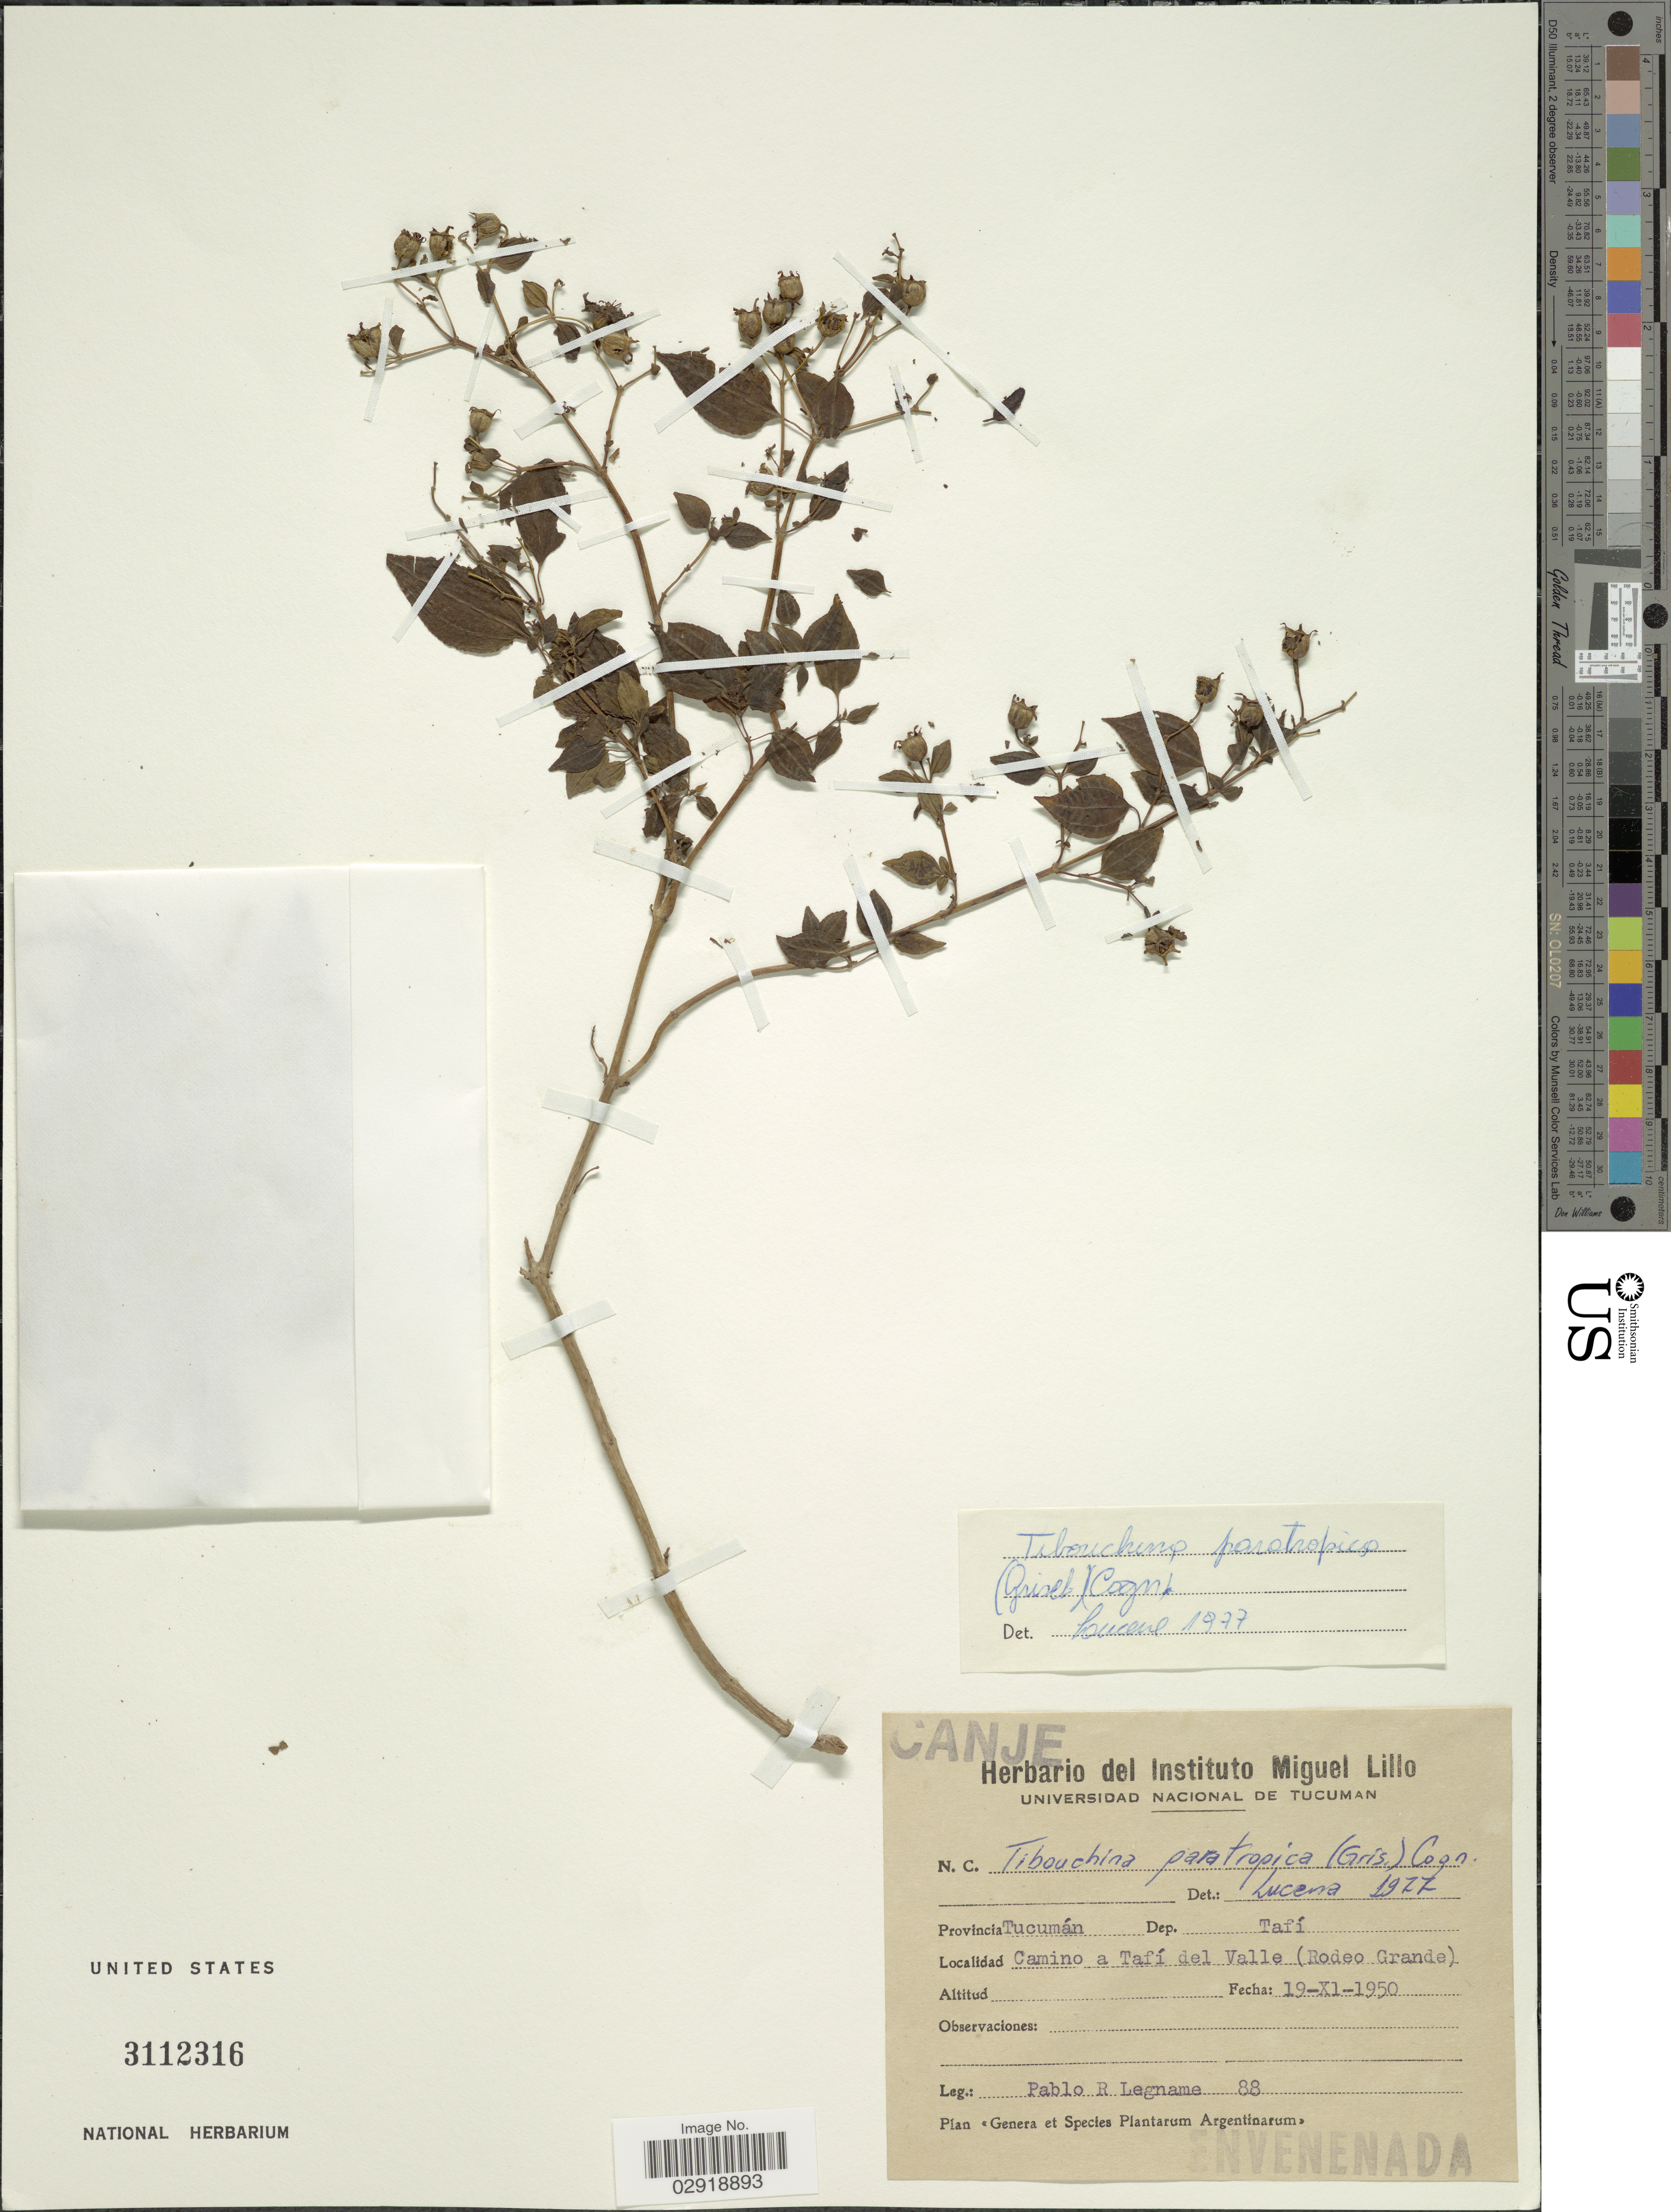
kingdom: Plantae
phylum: Tracheophyta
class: Magnoliopsida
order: Myrtales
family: Melastomataceae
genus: Chaetogastra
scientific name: Chaetogastra sp.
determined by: Strong, Mark T., (BOT), Smithsonian Institution - National Museum of Natural History (UNITED STATES)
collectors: P. R. Legname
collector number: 88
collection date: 1950-11-19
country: Argentina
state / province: Tucuman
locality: Dep. Tafí. Camino a Tafí del Valle (Rodeo Grande).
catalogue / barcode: US 3112316